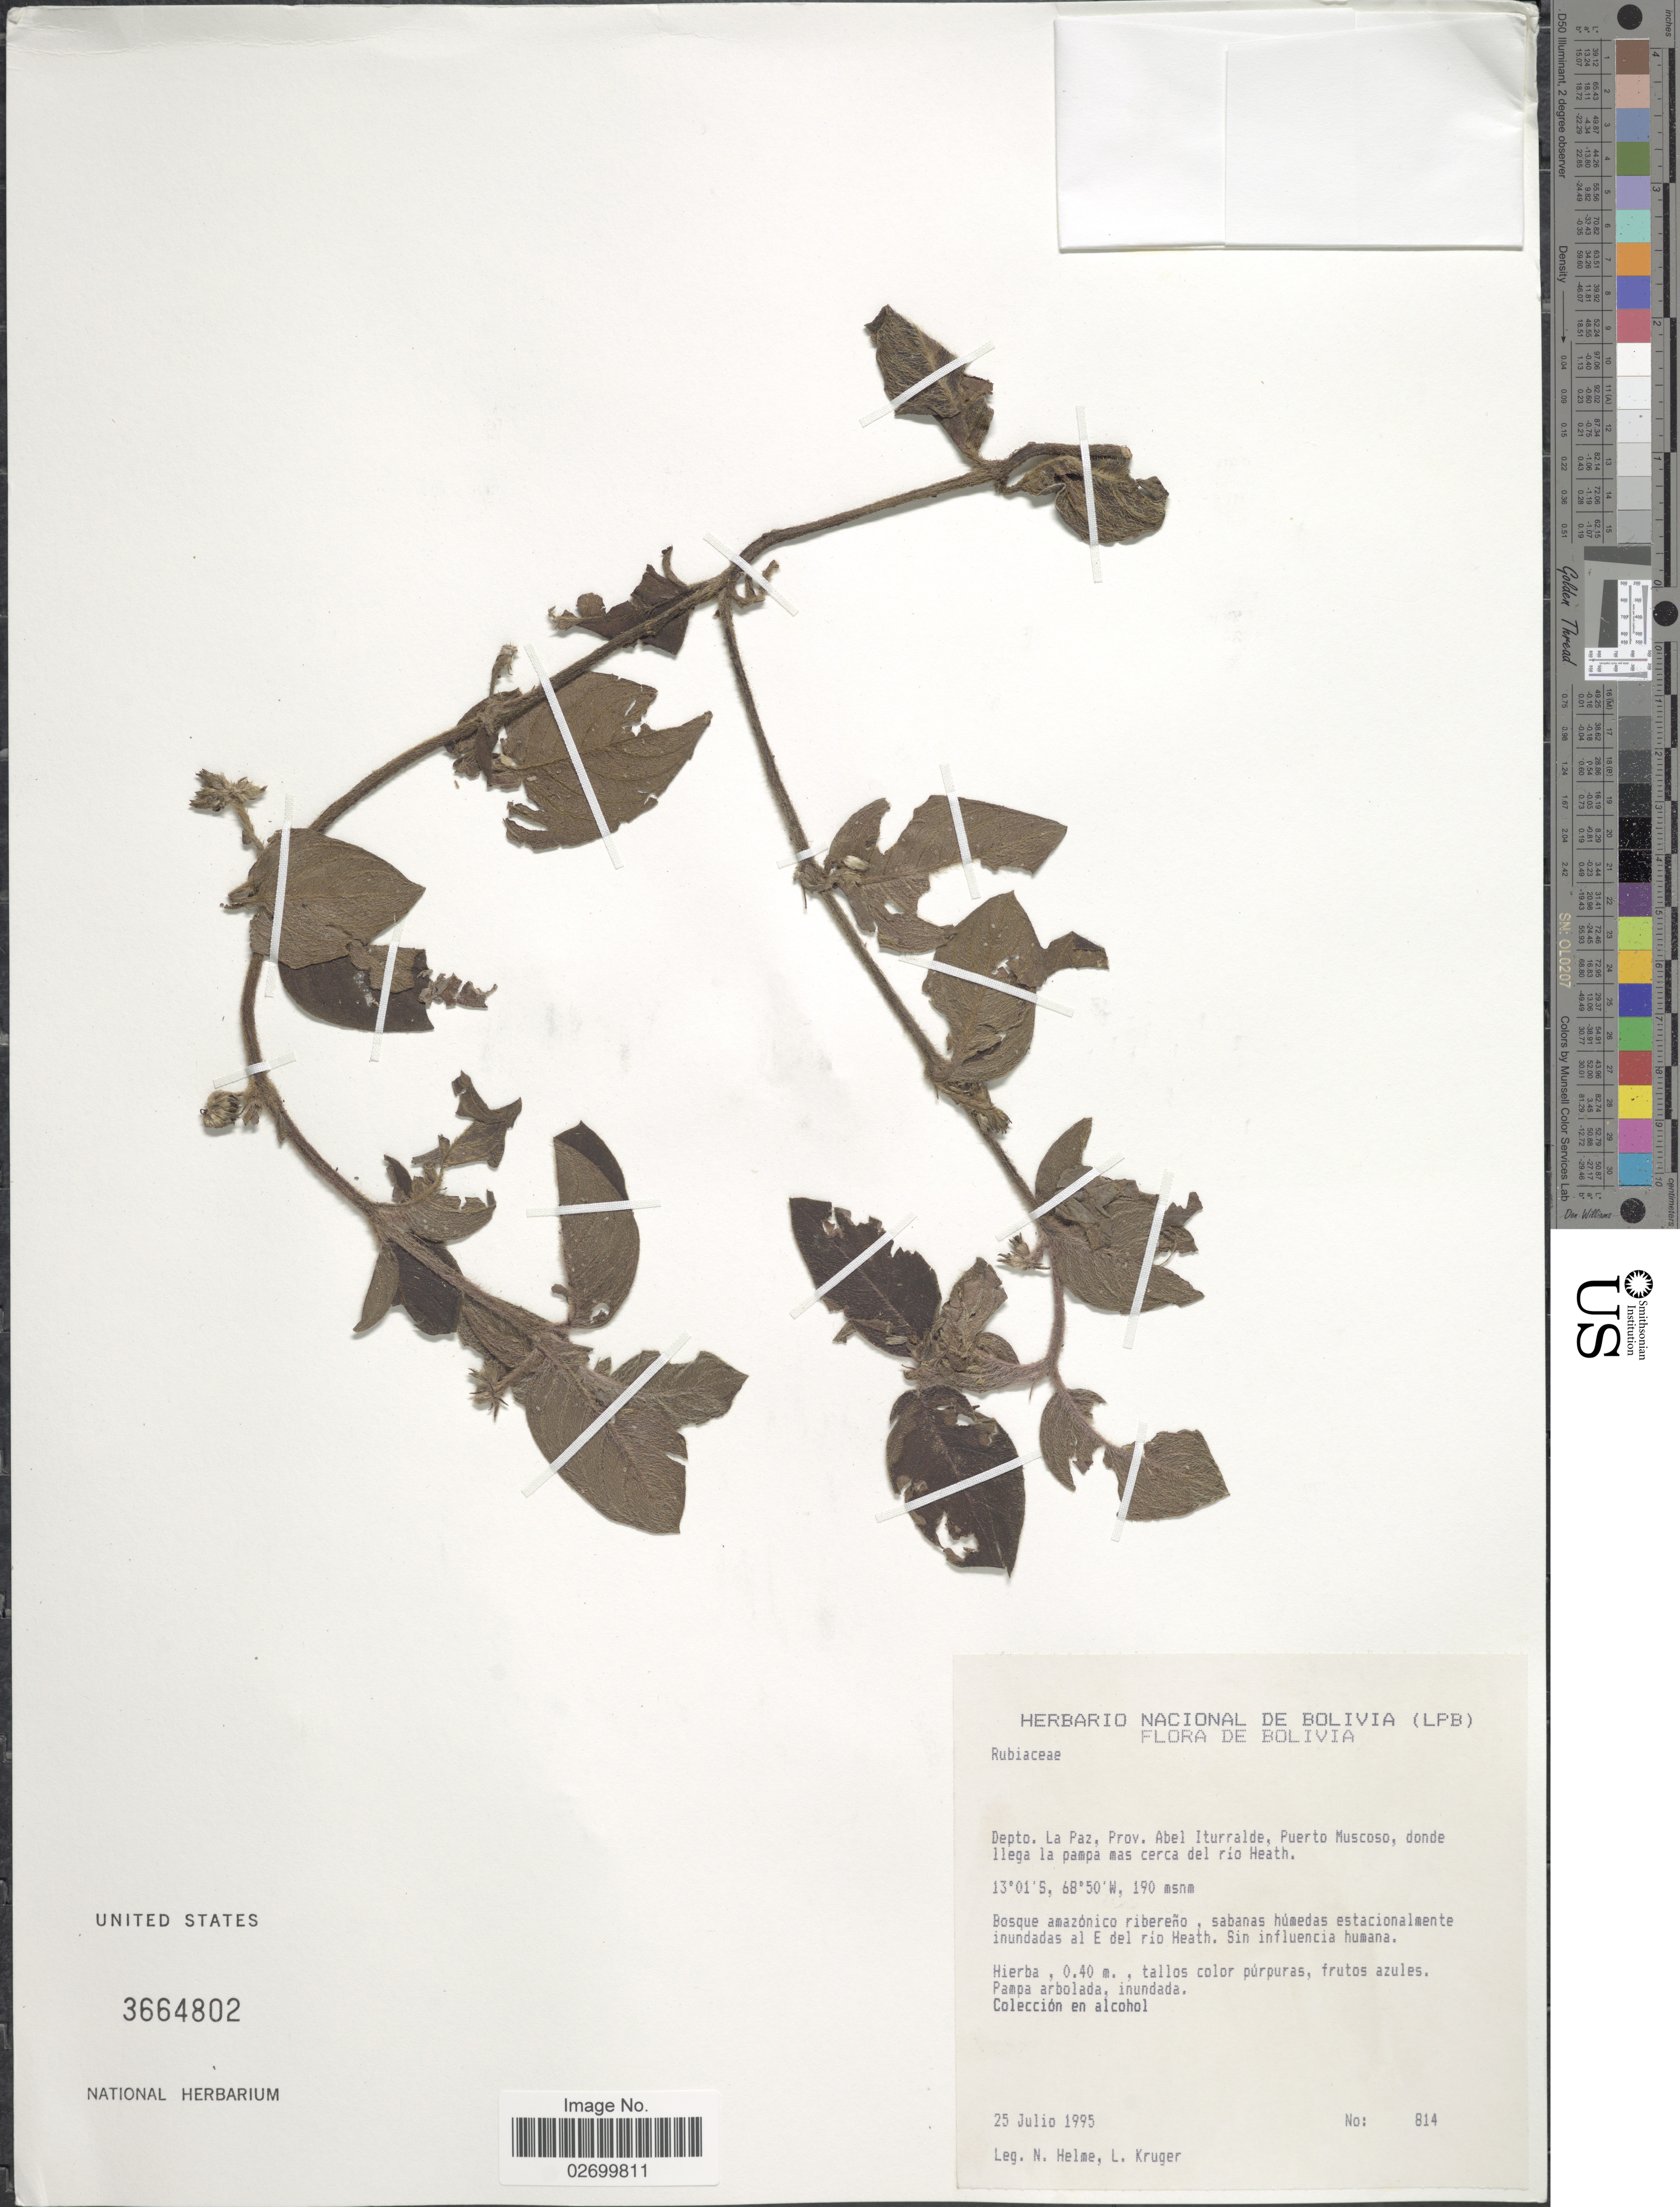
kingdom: Plantae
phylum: Tracheophyta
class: Magnoliopsida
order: Gentianales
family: Rubiaceae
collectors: N. Helme & L. Kruger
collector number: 814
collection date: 1995-07-25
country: Bolivia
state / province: La Paz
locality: Depto. La Paz, Prov. Abel Iturralde, Puerto Muscoso, donde llega la pampa mas cerca del rio Heath.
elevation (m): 190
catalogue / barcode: US 3664802